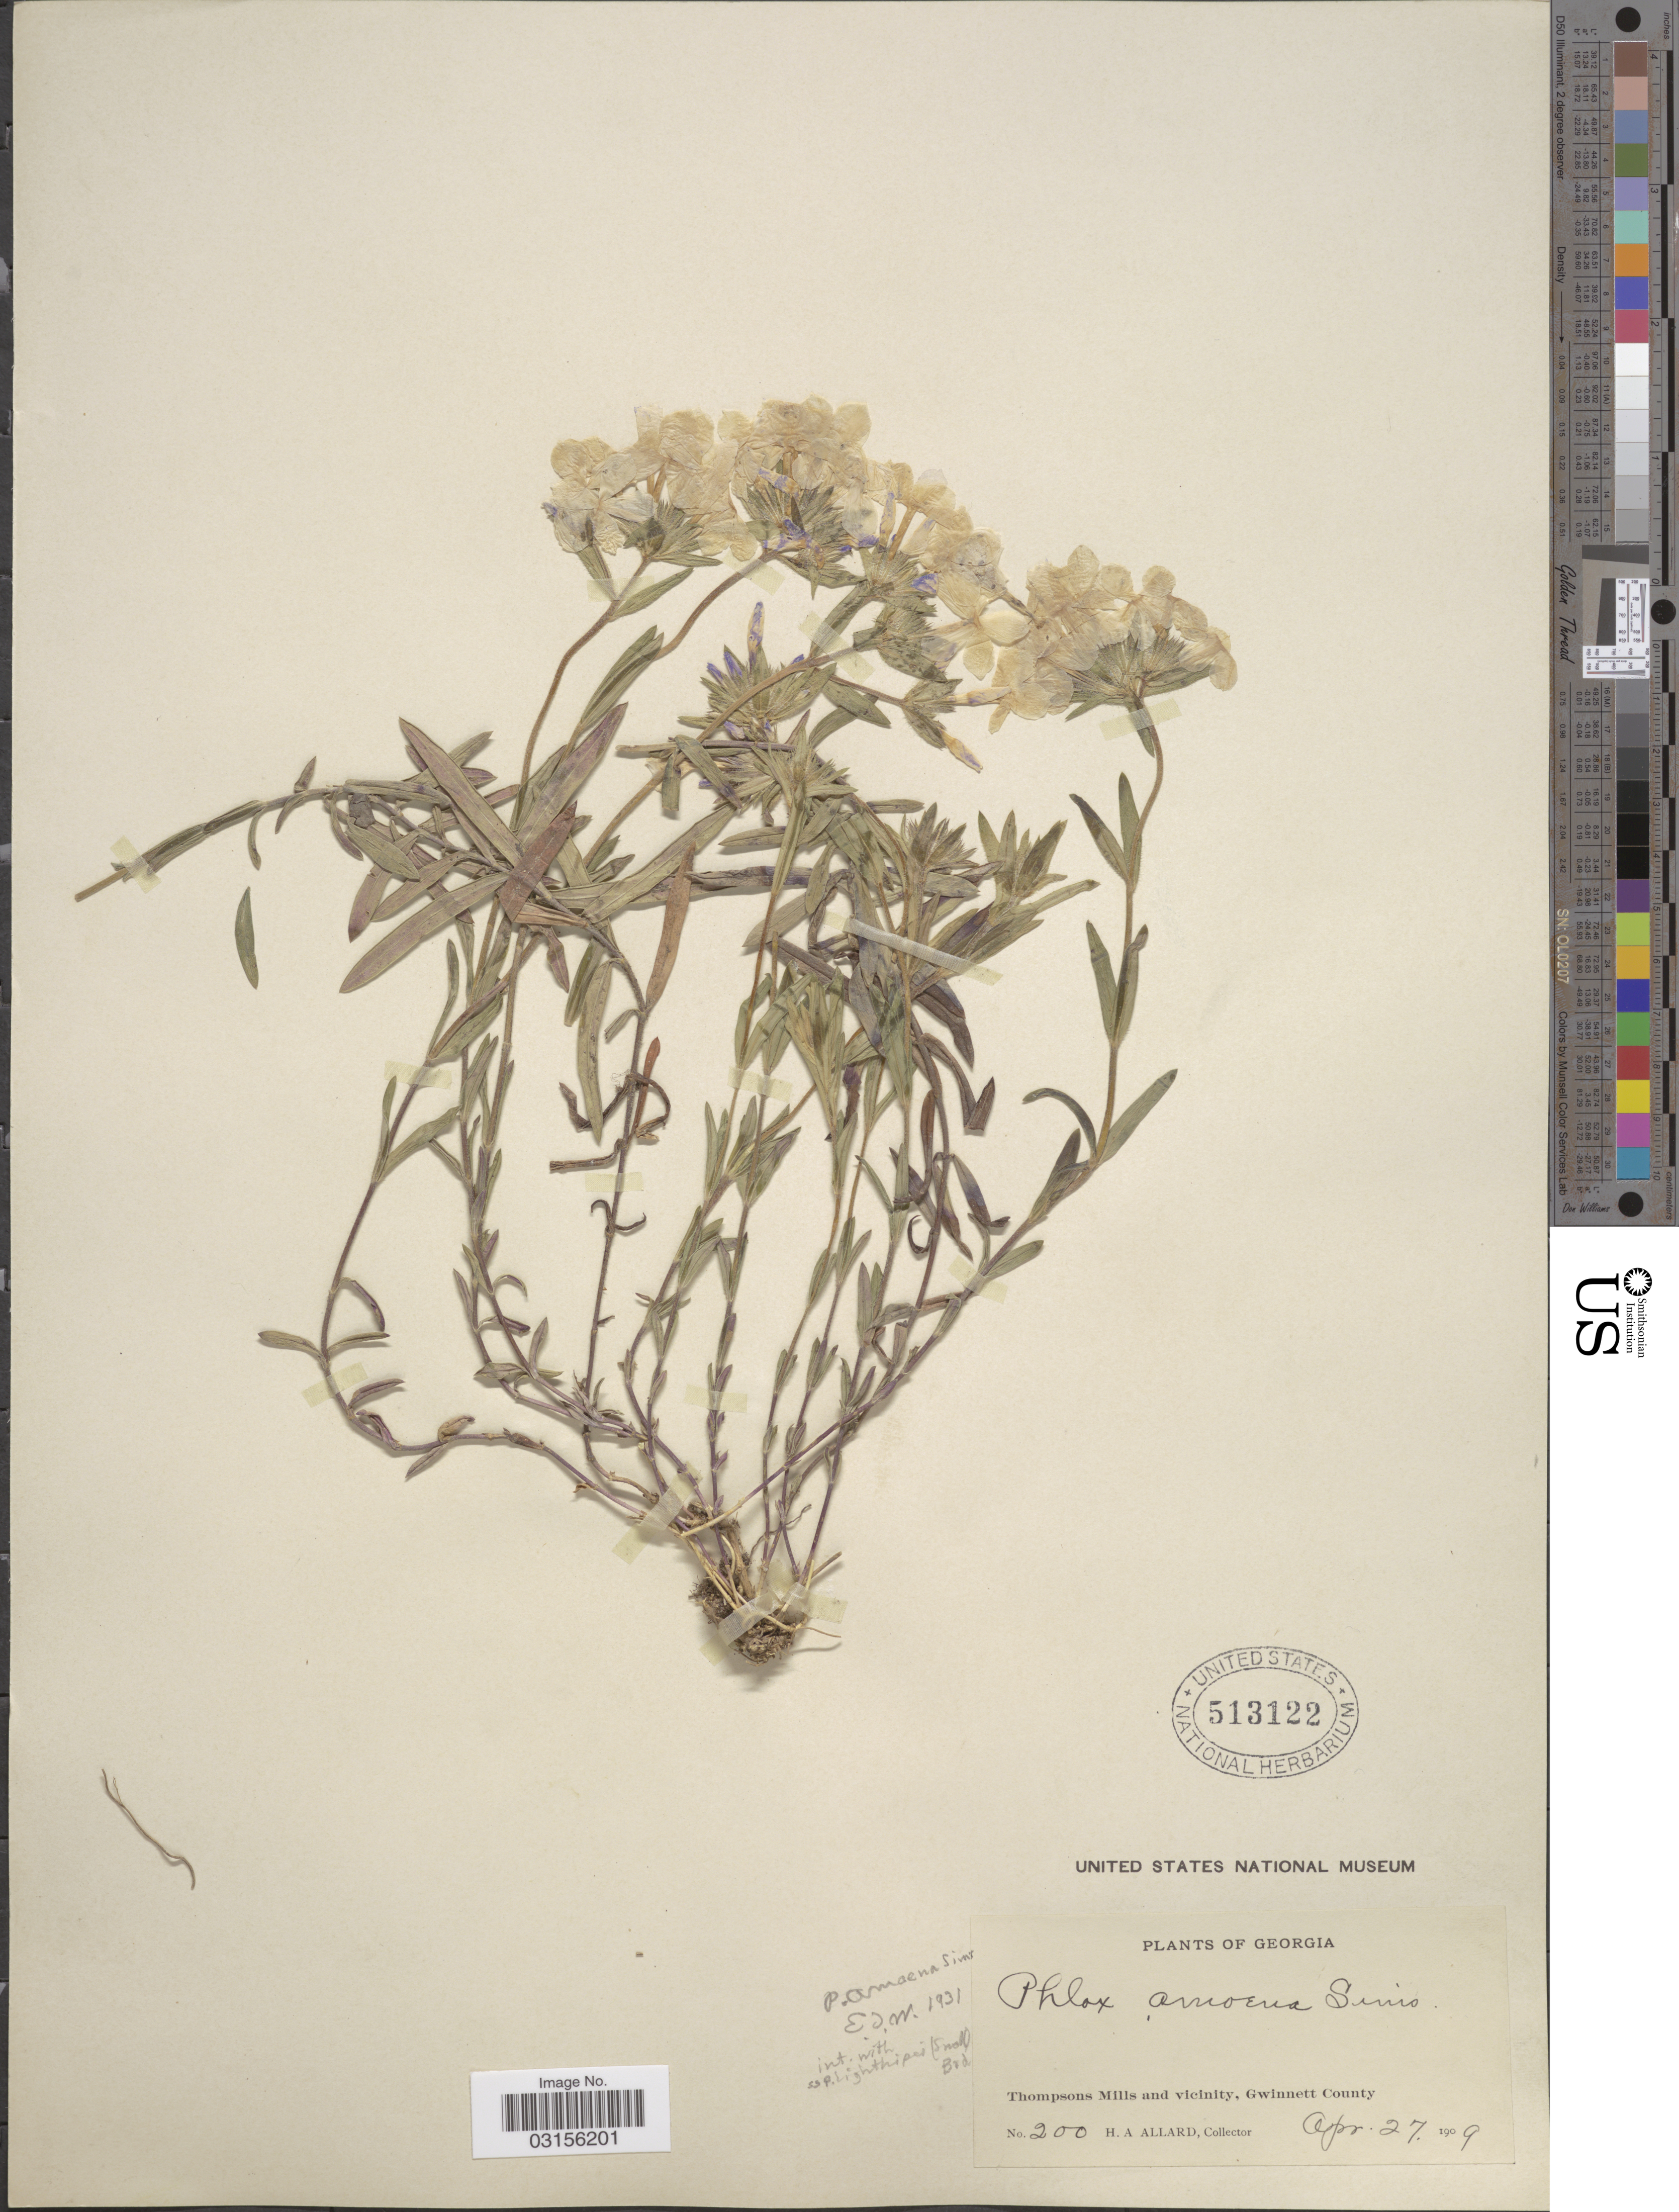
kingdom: Plantae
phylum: Tracheophyta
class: Magnoliopsida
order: Ericales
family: Polemoniaceae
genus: Phlox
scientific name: Phlox amoena subsp. lighthipei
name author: (Small) Wherry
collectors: H. A. Allard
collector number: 200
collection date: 1909-04-27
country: United States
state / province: Georgia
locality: Thompsons Mills and vicinity, Gwinnett County.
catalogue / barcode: US 513122